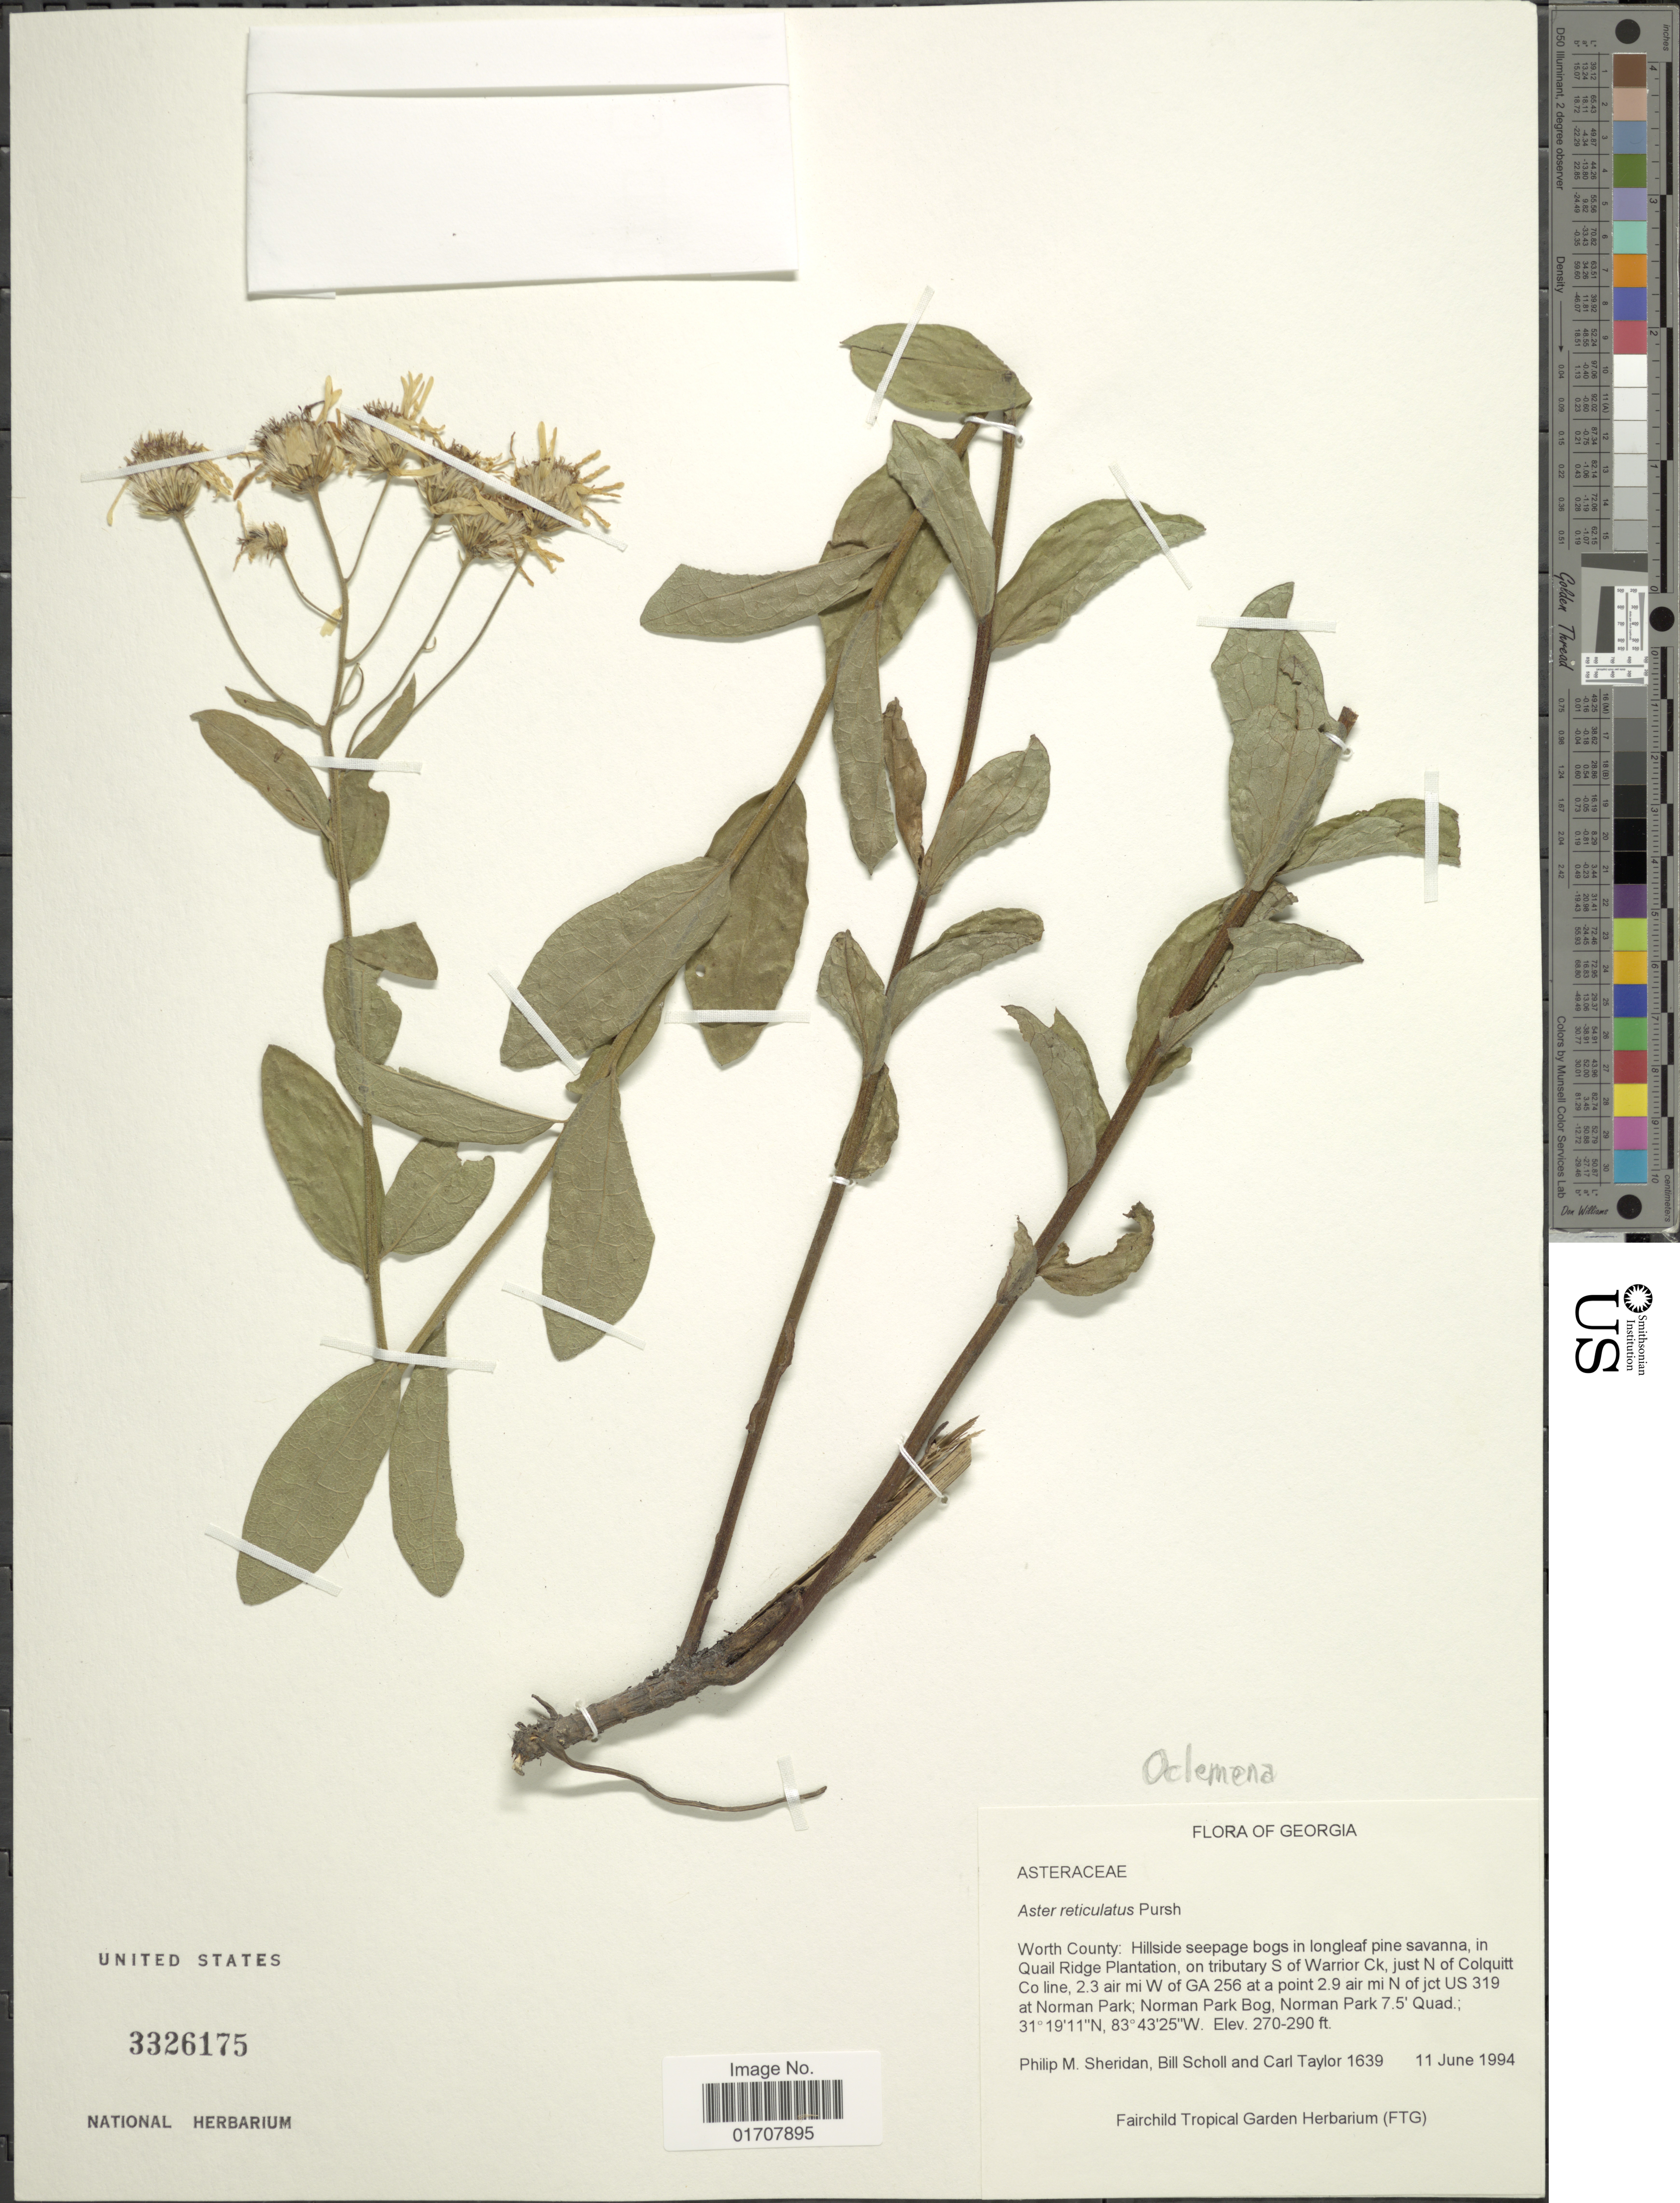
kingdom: Plantae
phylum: Tracheophyta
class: Magnoliopsida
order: Asterales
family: Asteraceae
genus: Oclemena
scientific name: Oclemena reticulata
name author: (Pursh) G.L. Nesom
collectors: P. Sheridan, B. Scholl & C. Taylor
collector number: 1639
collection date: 1994-06-11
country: United States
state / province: Georgia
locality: Worth County: Hillside seepage bogs in longleaf pine savanna,in Quail Ridge Plantation, on tributary S of Warrior Ck, just N of Colquitt Co line, 2.3 air mi W of GA 256 at a point 2.9 mi N of jct US 319 at Norman Park; Norman Park Bog, Norman Park 7.5' Quad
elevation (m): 82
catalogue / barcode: US 3326175